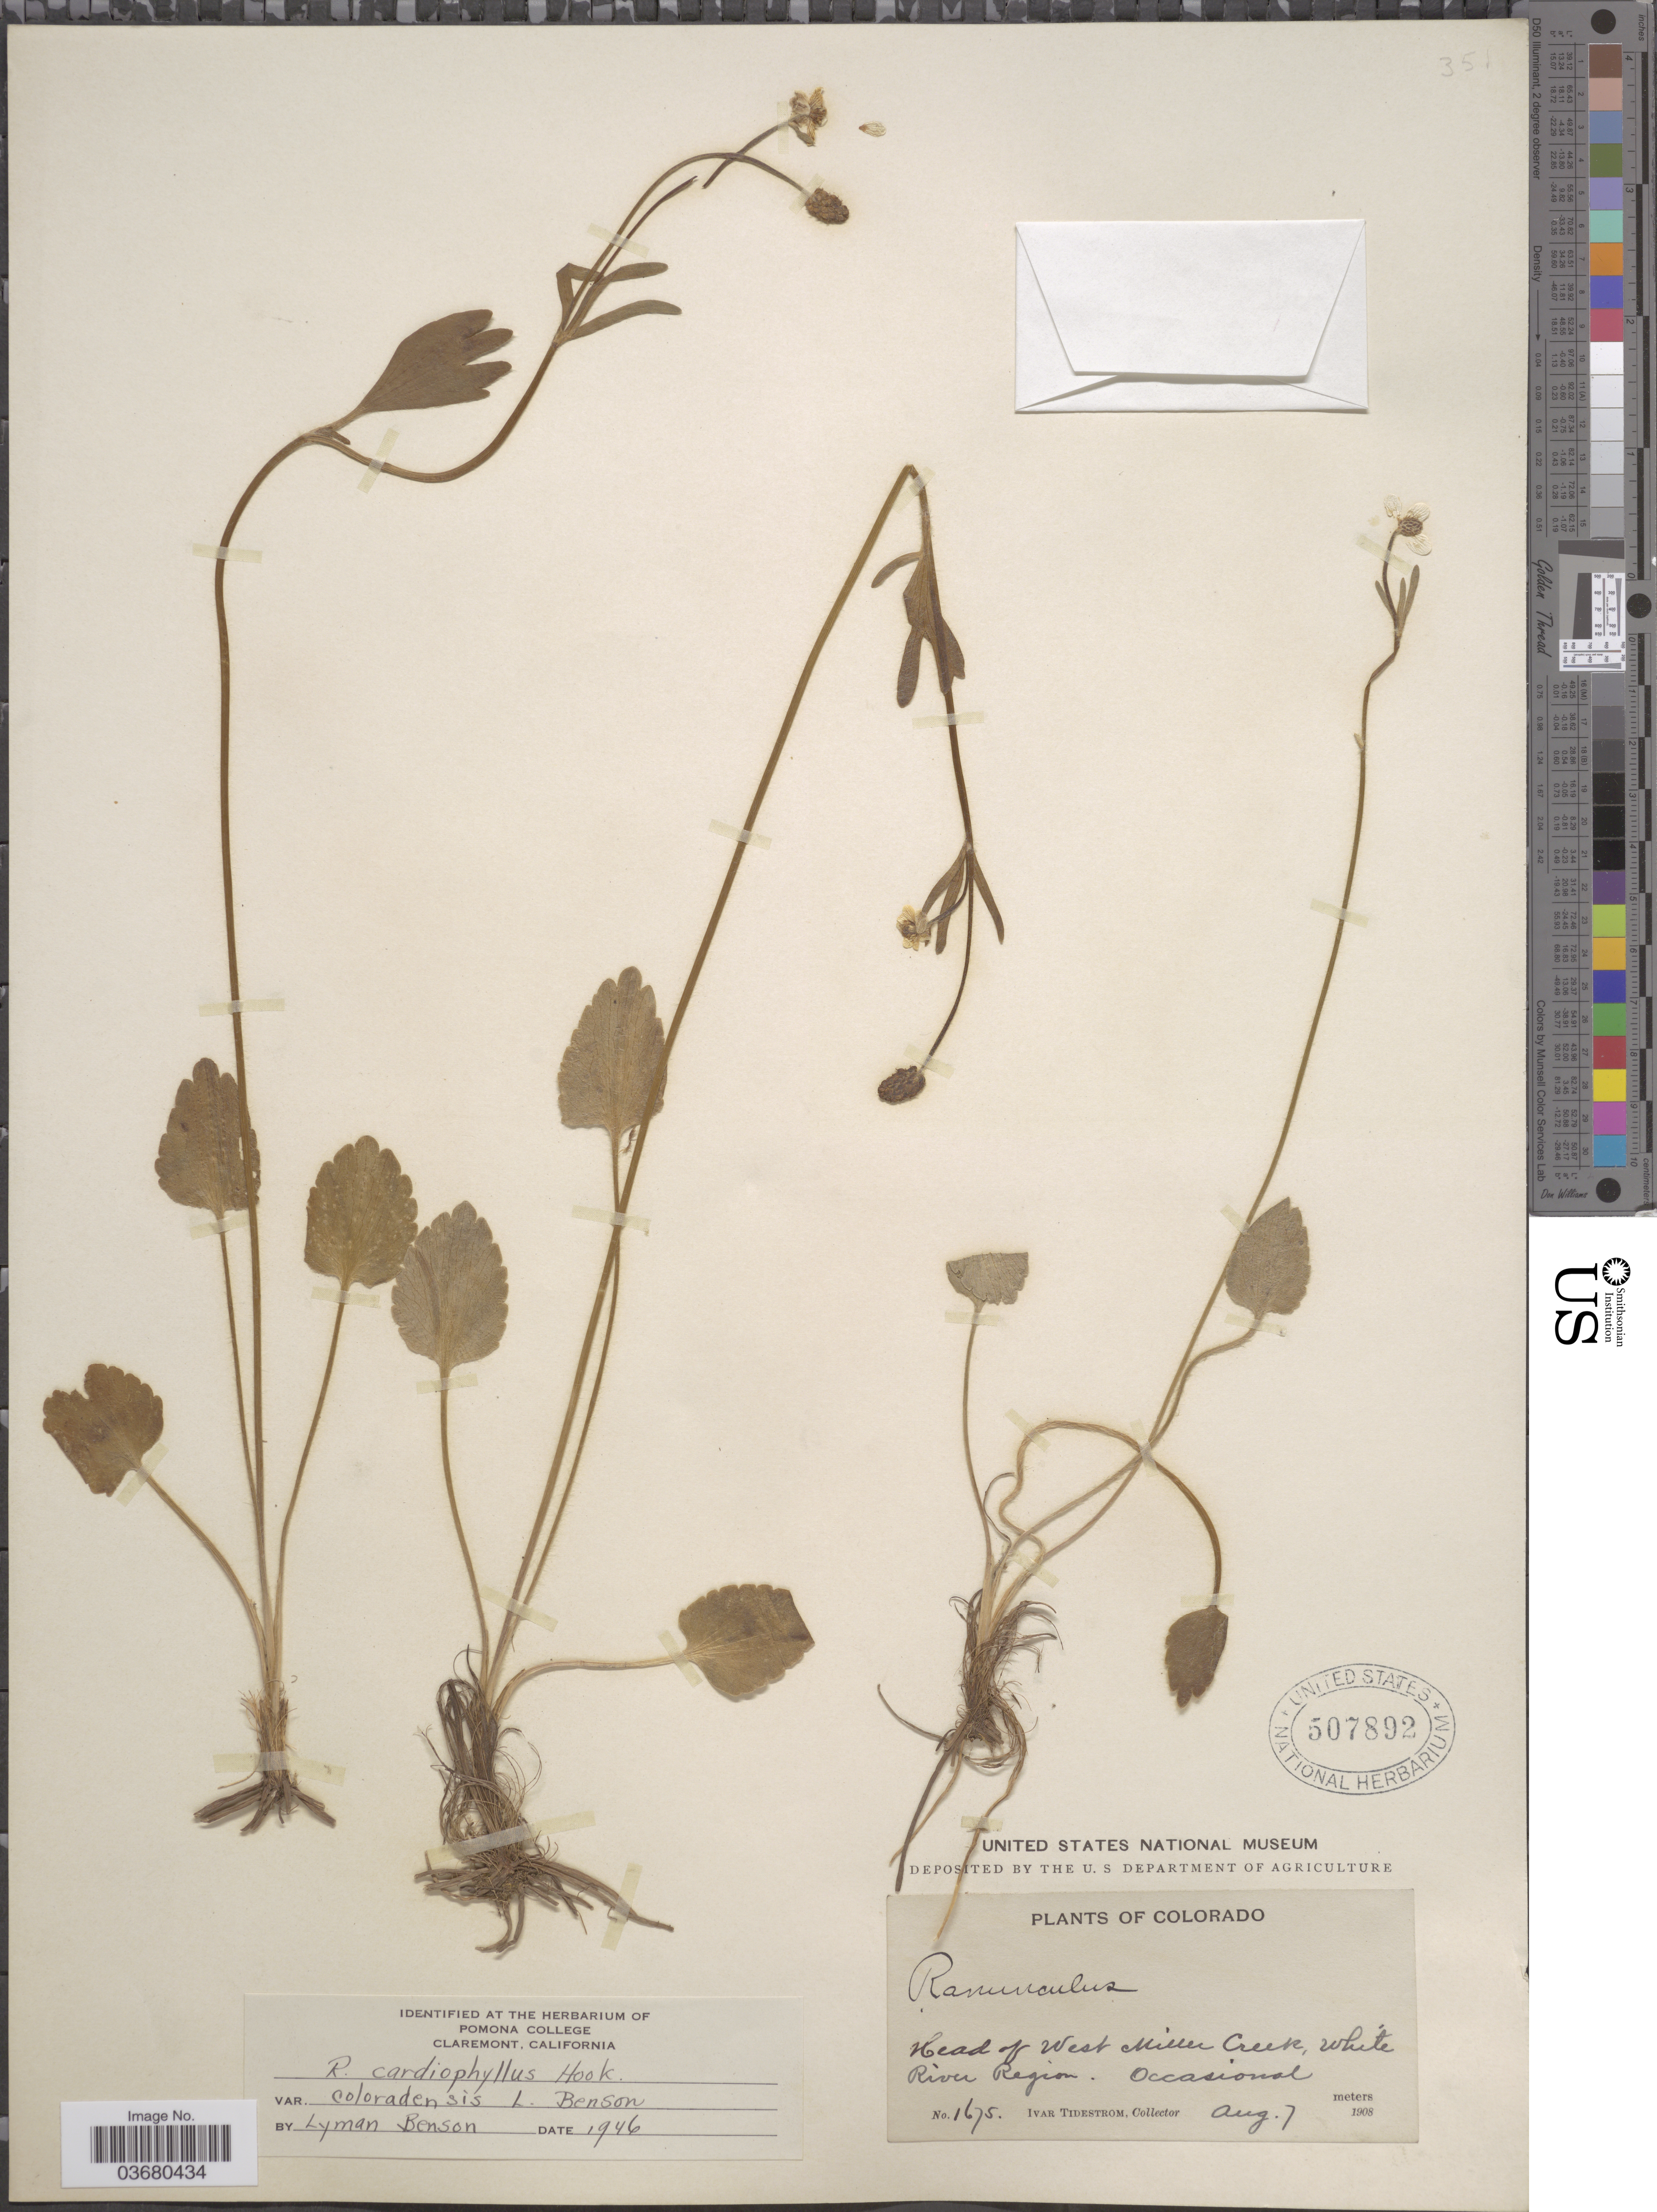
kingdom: Plantae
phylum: Tracheophyta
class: Magnoliopsida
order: Ranunculales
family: Ranunculaceae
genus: Ranunculus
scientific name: Ranunculus cardiophyllus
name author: Hook.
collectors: I. F. Tidestrom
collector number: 1675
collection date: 1908-08-07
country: United States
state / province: Colorado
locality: Head of West Miller Creek, White River Region.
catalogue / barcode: US 507892